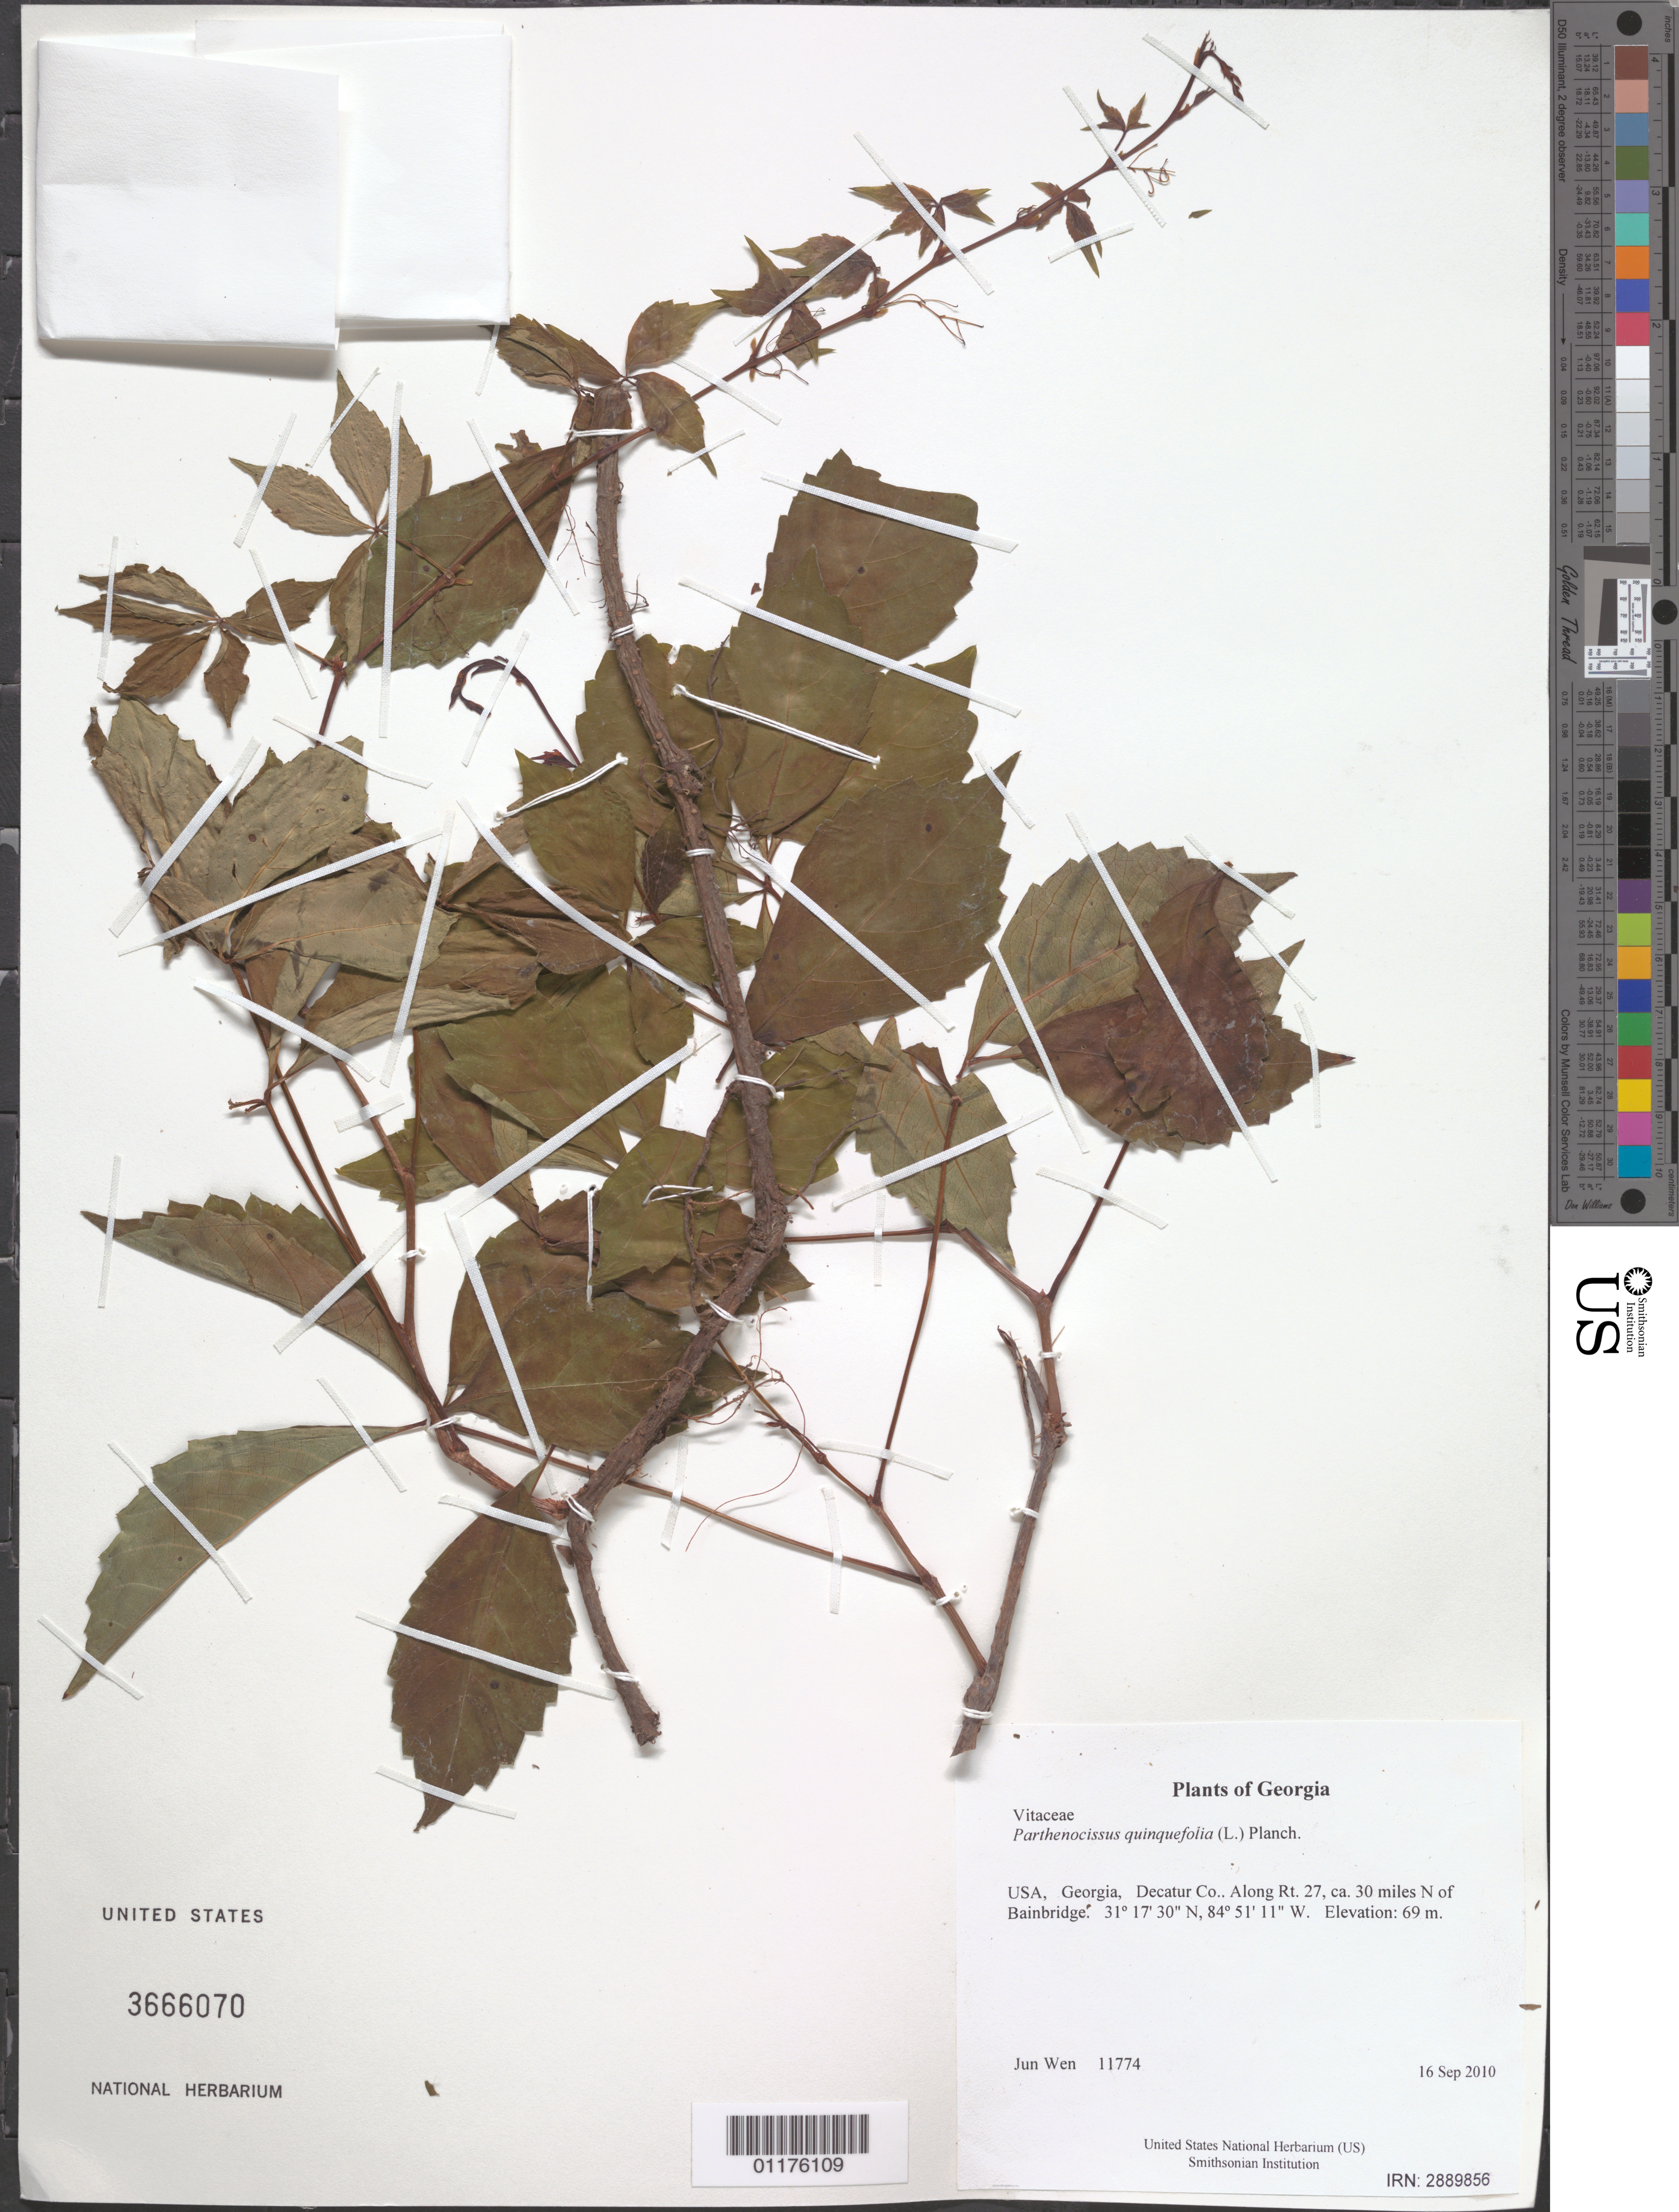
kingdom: Plantae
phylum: Tracheophyta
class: Magnoliopsida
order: Vitales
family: Vitaceae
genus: Parthenocissus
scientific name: Parthenocissus quinquefolia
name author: (L.) Planch.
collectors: J. Wen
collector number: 11774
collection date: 2010-09-16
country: United States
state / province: Georgia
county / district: Decatur Co.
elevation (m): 69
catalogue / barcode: US 3666070